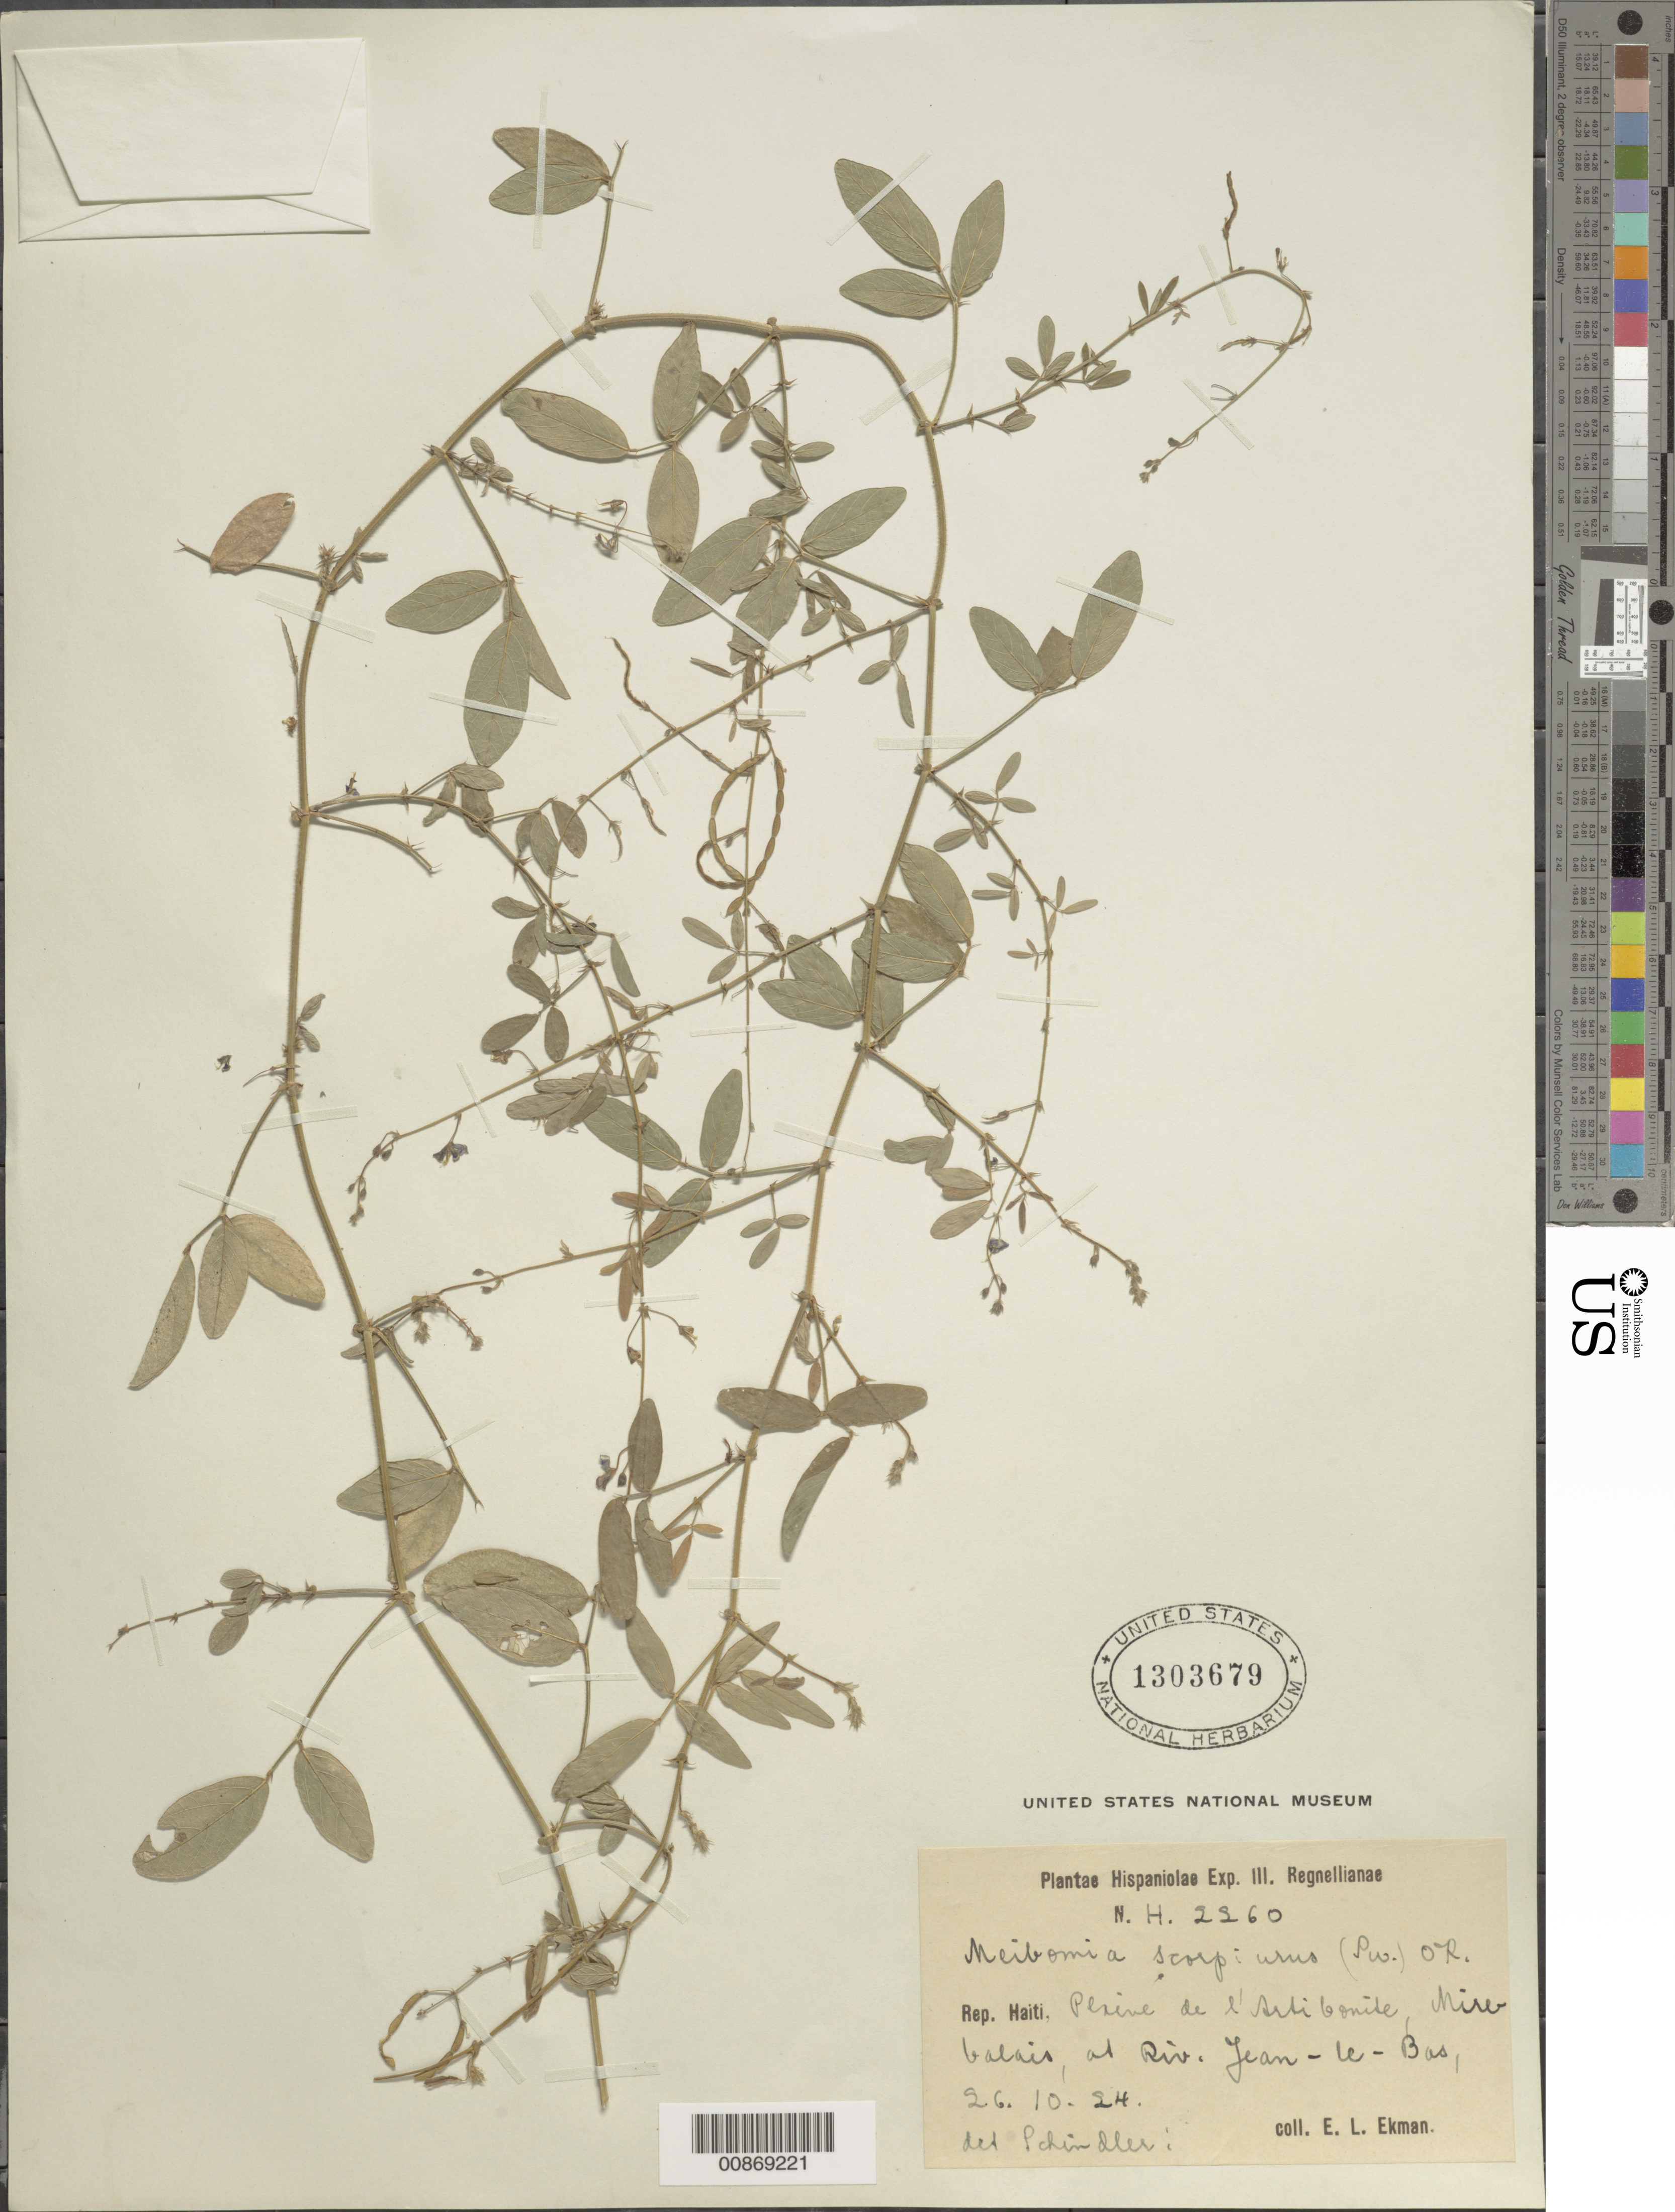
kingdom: Plantae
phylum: Tracheophyta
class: Magnoliopsida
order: Fabales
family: Fabaceae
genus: Desmodium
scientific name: Desmodium scorpiurus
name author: (Sw.) Desv. ex DC.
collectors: E. L. Ekman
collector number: H 2260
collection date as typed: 26 Oct 1924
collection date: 1924-10-26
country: Haiti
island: Hispaniola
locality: Plaine de l'Artibonite, Mirebalais, at Riv. Jean-le-Bas.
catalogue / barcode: US 1303679